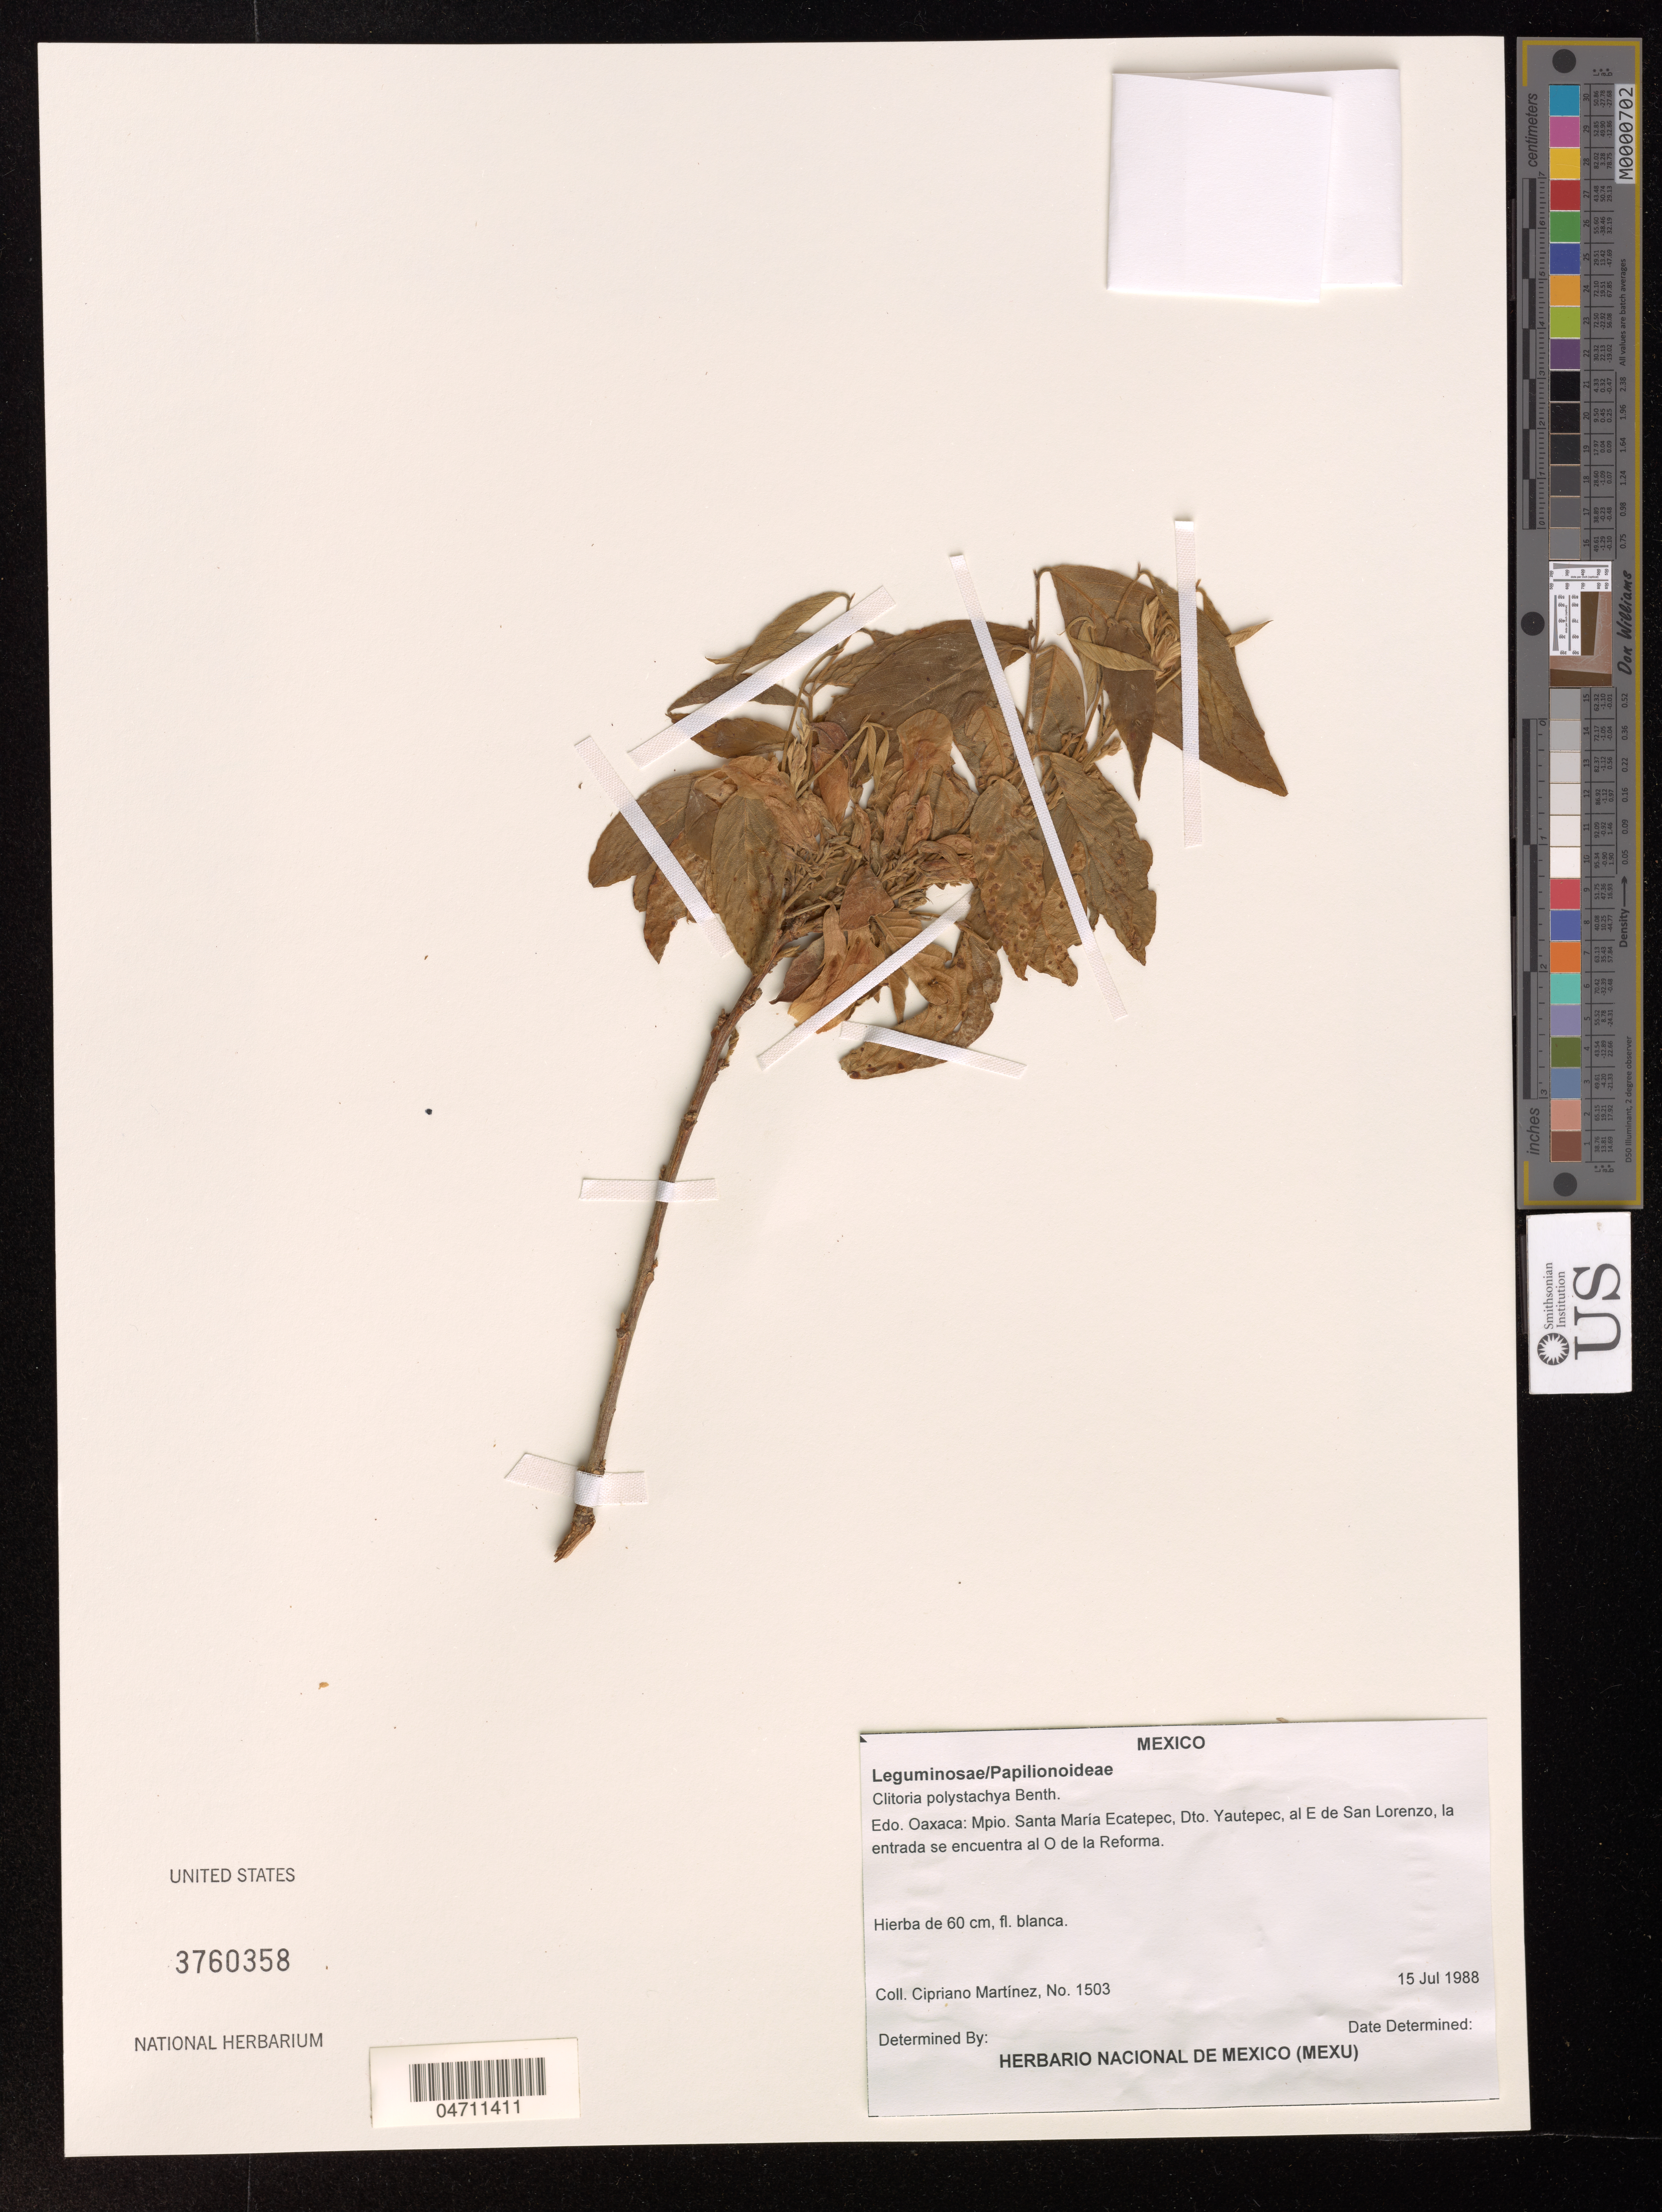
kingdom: Plantae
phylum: Tracheophyta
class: Magnoliopsida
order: Fabales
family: Fabaceae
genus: Clitoria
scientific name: Clitoria polystachya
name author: Benth.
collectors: M. Cipriano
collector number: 1503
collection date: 1988-07-15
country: Mexico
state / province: México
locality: Edo. Oaxaca: Mpio. Santia Maria Ecatepec, Dto. Yautepec, al E de San Lorenzo, la entrada se encuentra al O de la Reforma.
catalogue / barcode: US 3760358